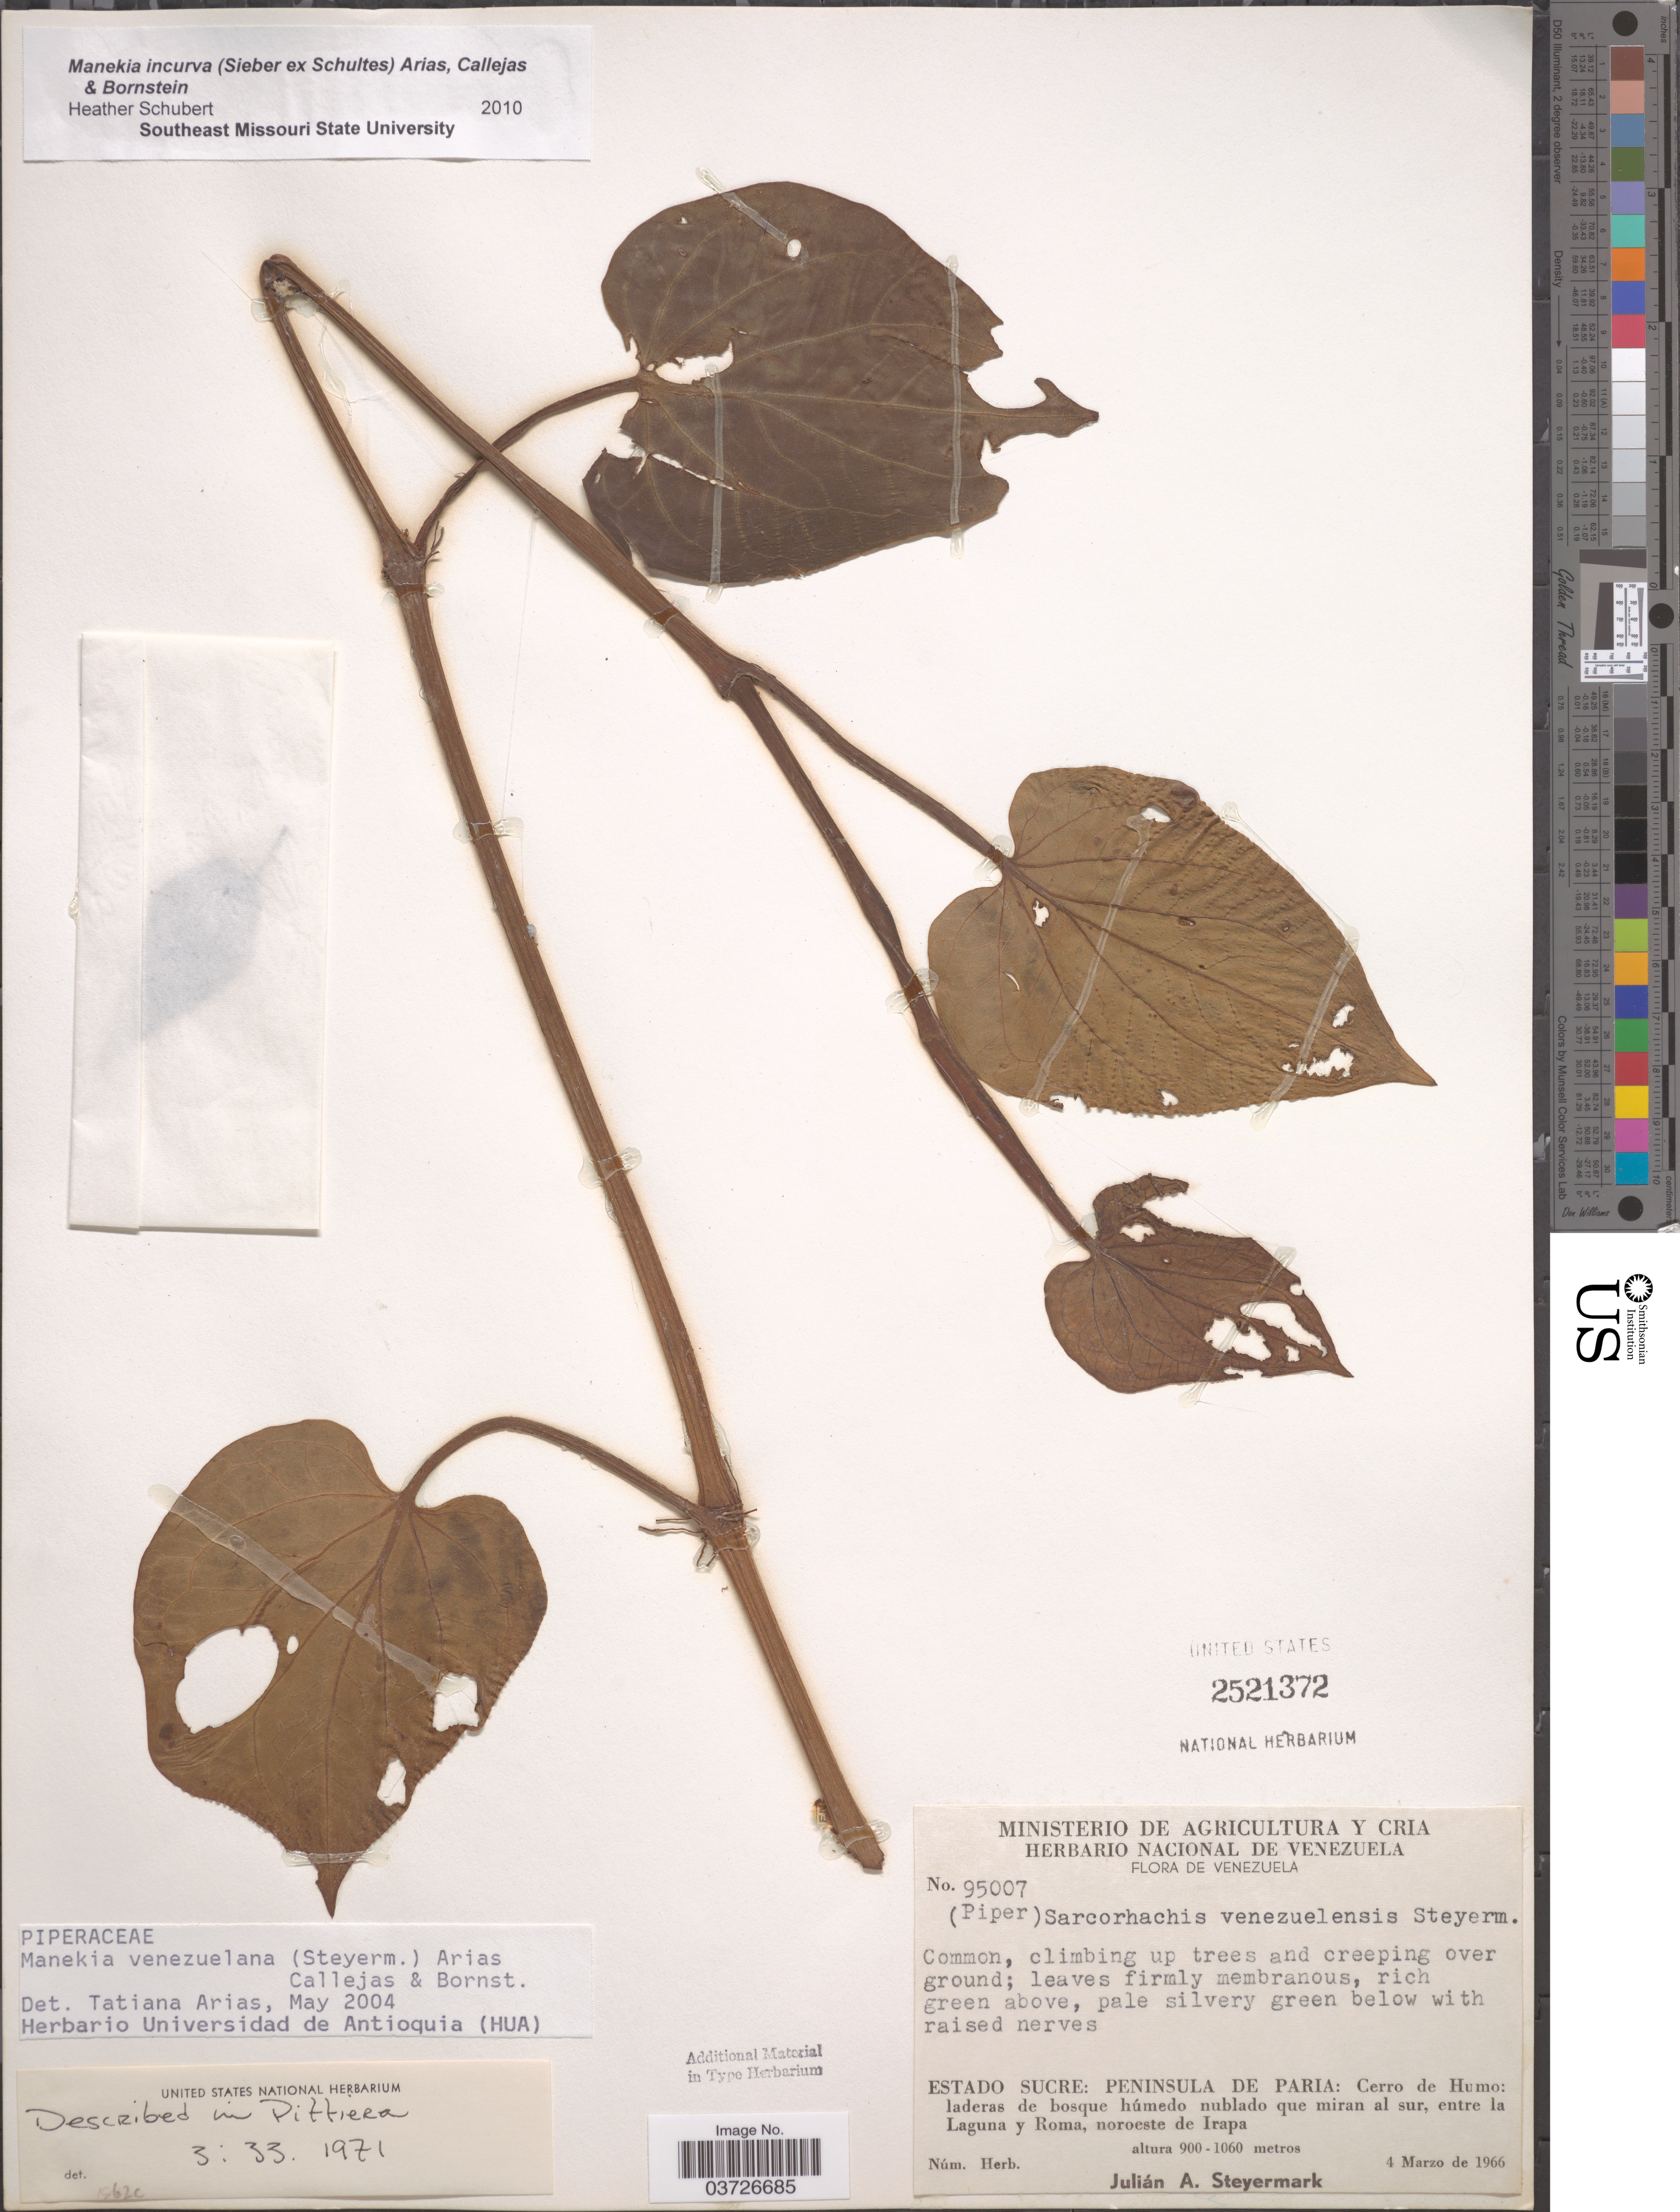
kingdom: Plantae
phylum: Tracheophyta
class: Magnoliopsida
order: Piperales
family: Piperaceae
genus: Manekia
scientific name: Manekia incurva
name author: (Sieber ex Schult.) T. Arias et al.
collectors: J. Steyermark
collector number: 95007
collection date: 1966-03-04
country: Venezuela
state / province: Sucre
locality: Peninsula de Paria: Cerro de Humo: laderas de bosque húmedo nublado que miran al sur, entre la Laguna y Roma, noroeste de Irapa.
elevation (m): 900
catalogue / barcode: US 2521372